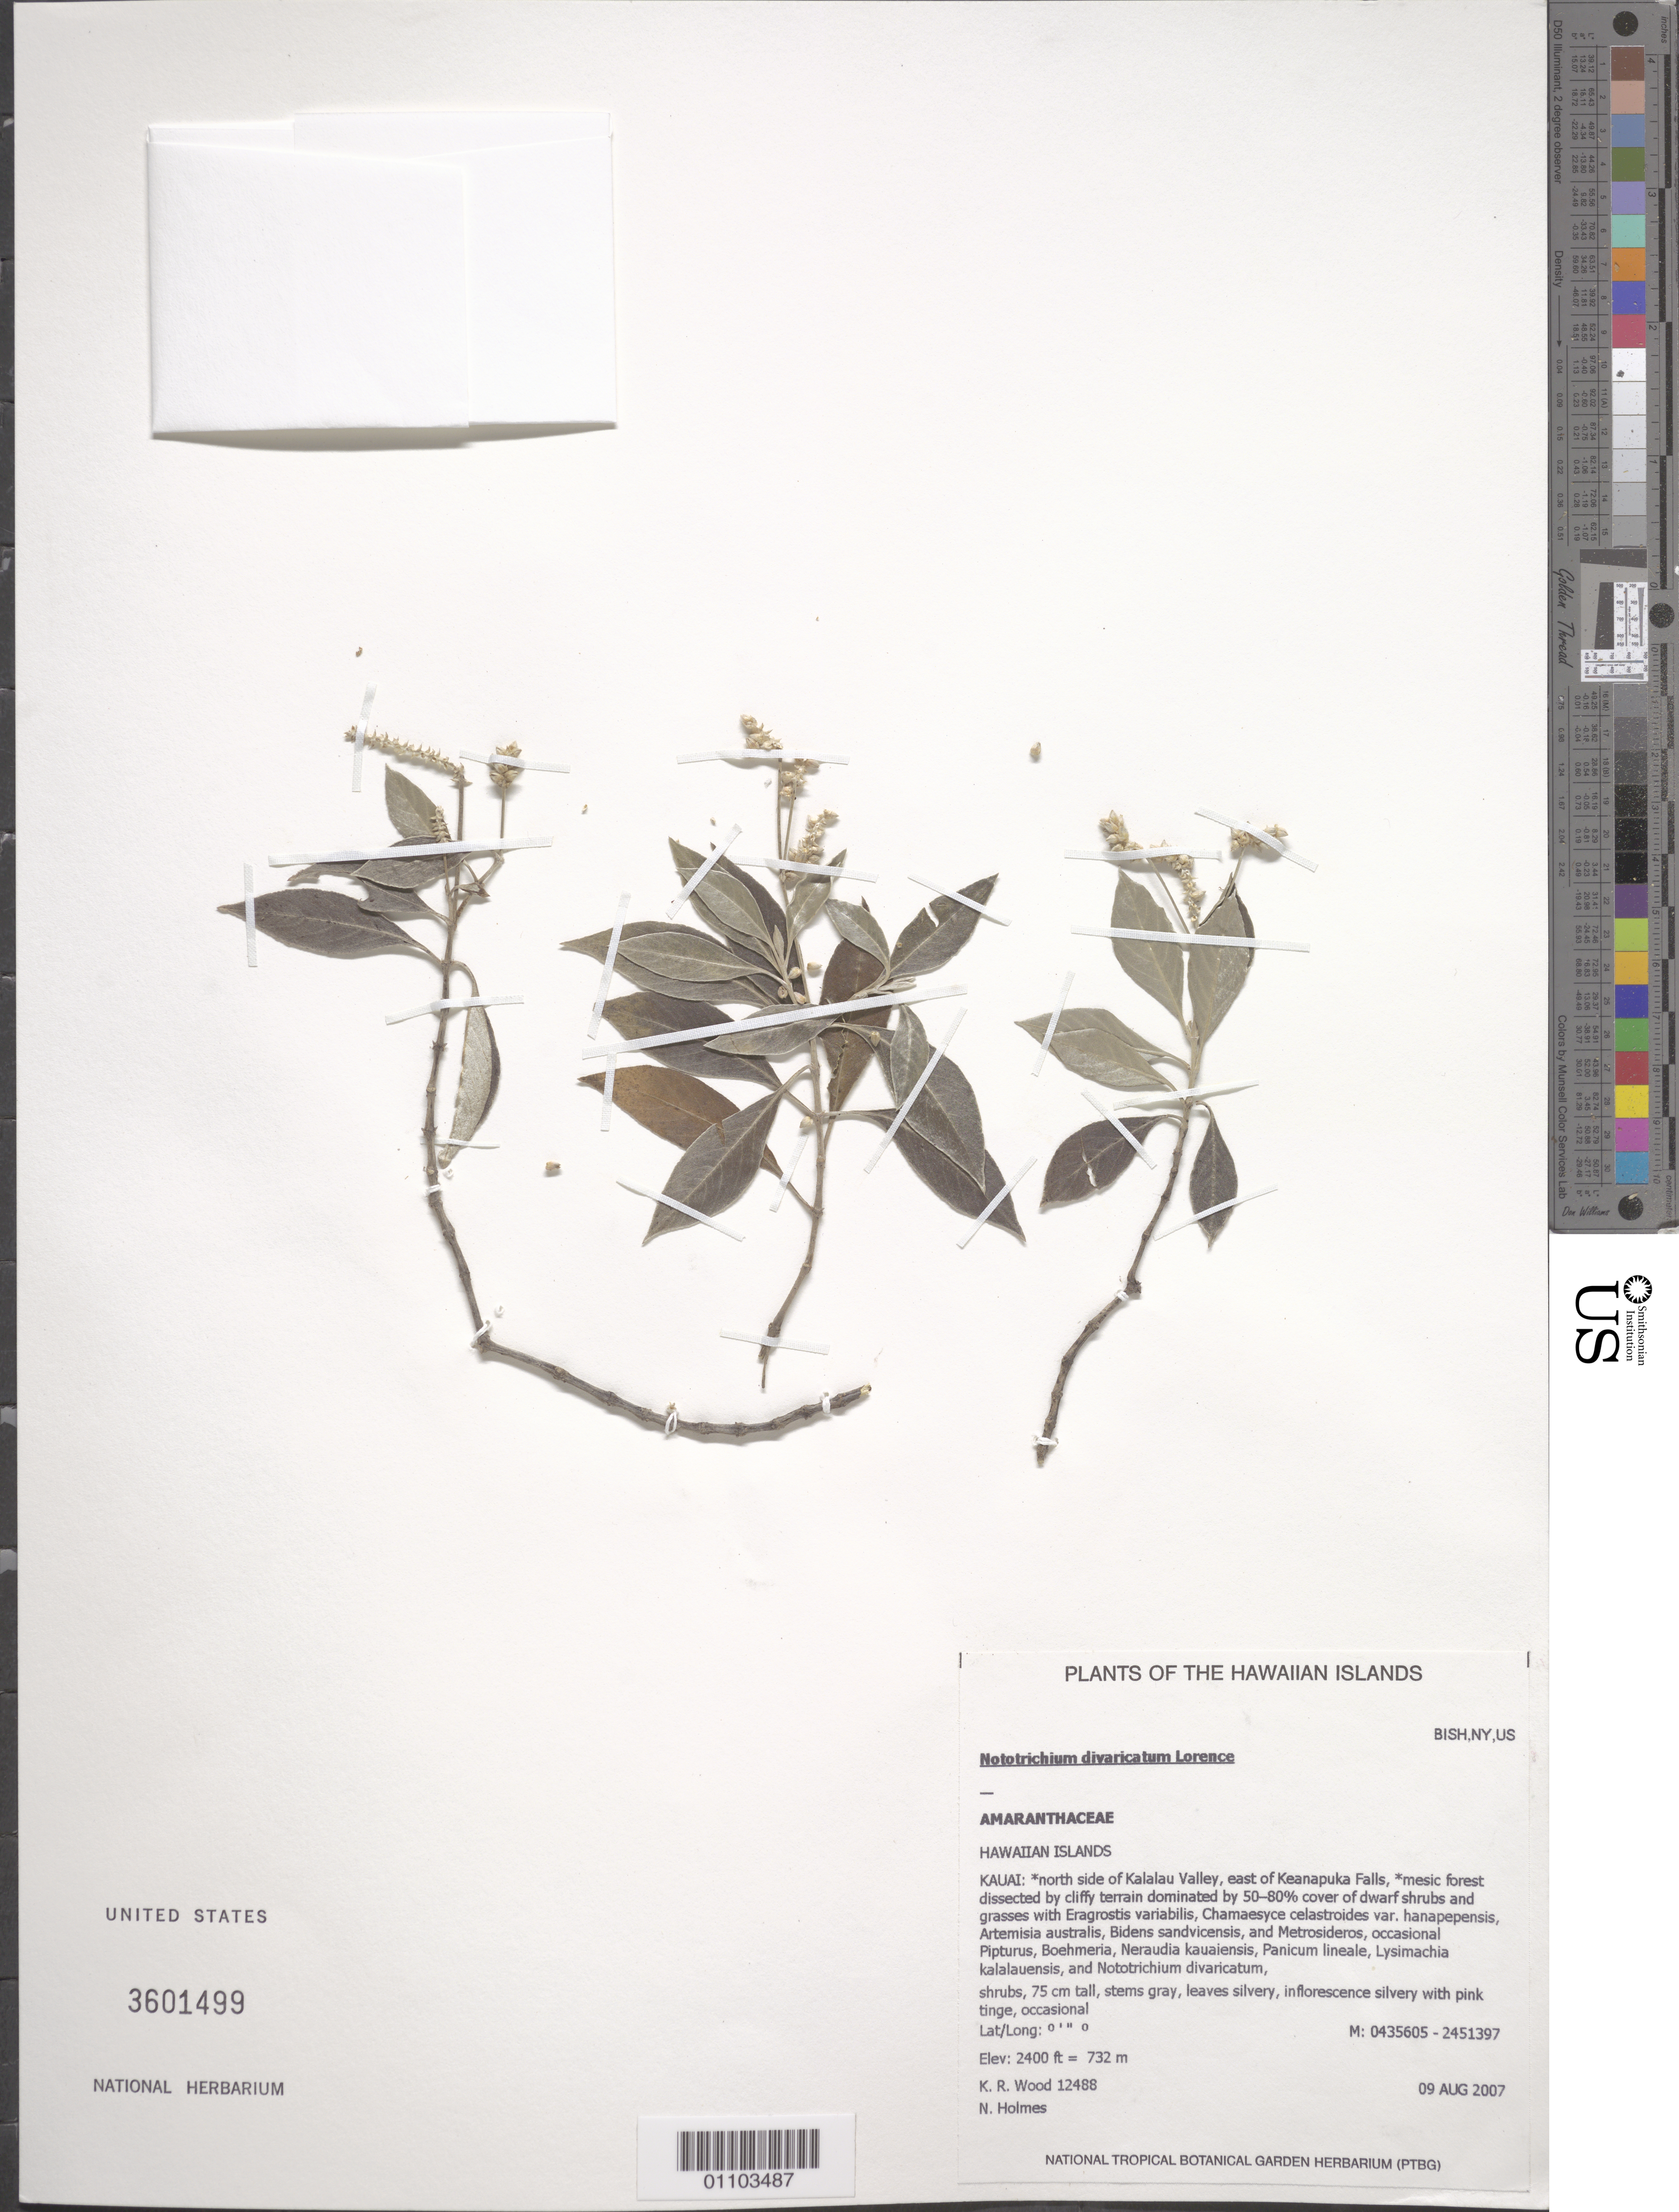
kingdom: Plantae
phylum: Tracheophyta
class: Magnoliopsida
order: Caryophyllales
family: Amaranthaceae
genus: Achyranthes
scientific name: Achyranthes divaricata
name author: (Lorence) Di Vincenzo et al.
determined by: Wagner, W. L., (BOT), Smithsonian Institution - National Museum of Natural History (UNITED STATES)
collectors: K. R. Wood & N. Holmes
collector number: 12488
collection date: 2007-08-09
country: United States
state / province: Hawaii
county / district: Kauai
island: Kaua'i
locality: North side of Kalalau Valley, east of Keanapuka Falls.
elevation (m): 732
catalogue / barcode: US 3601499